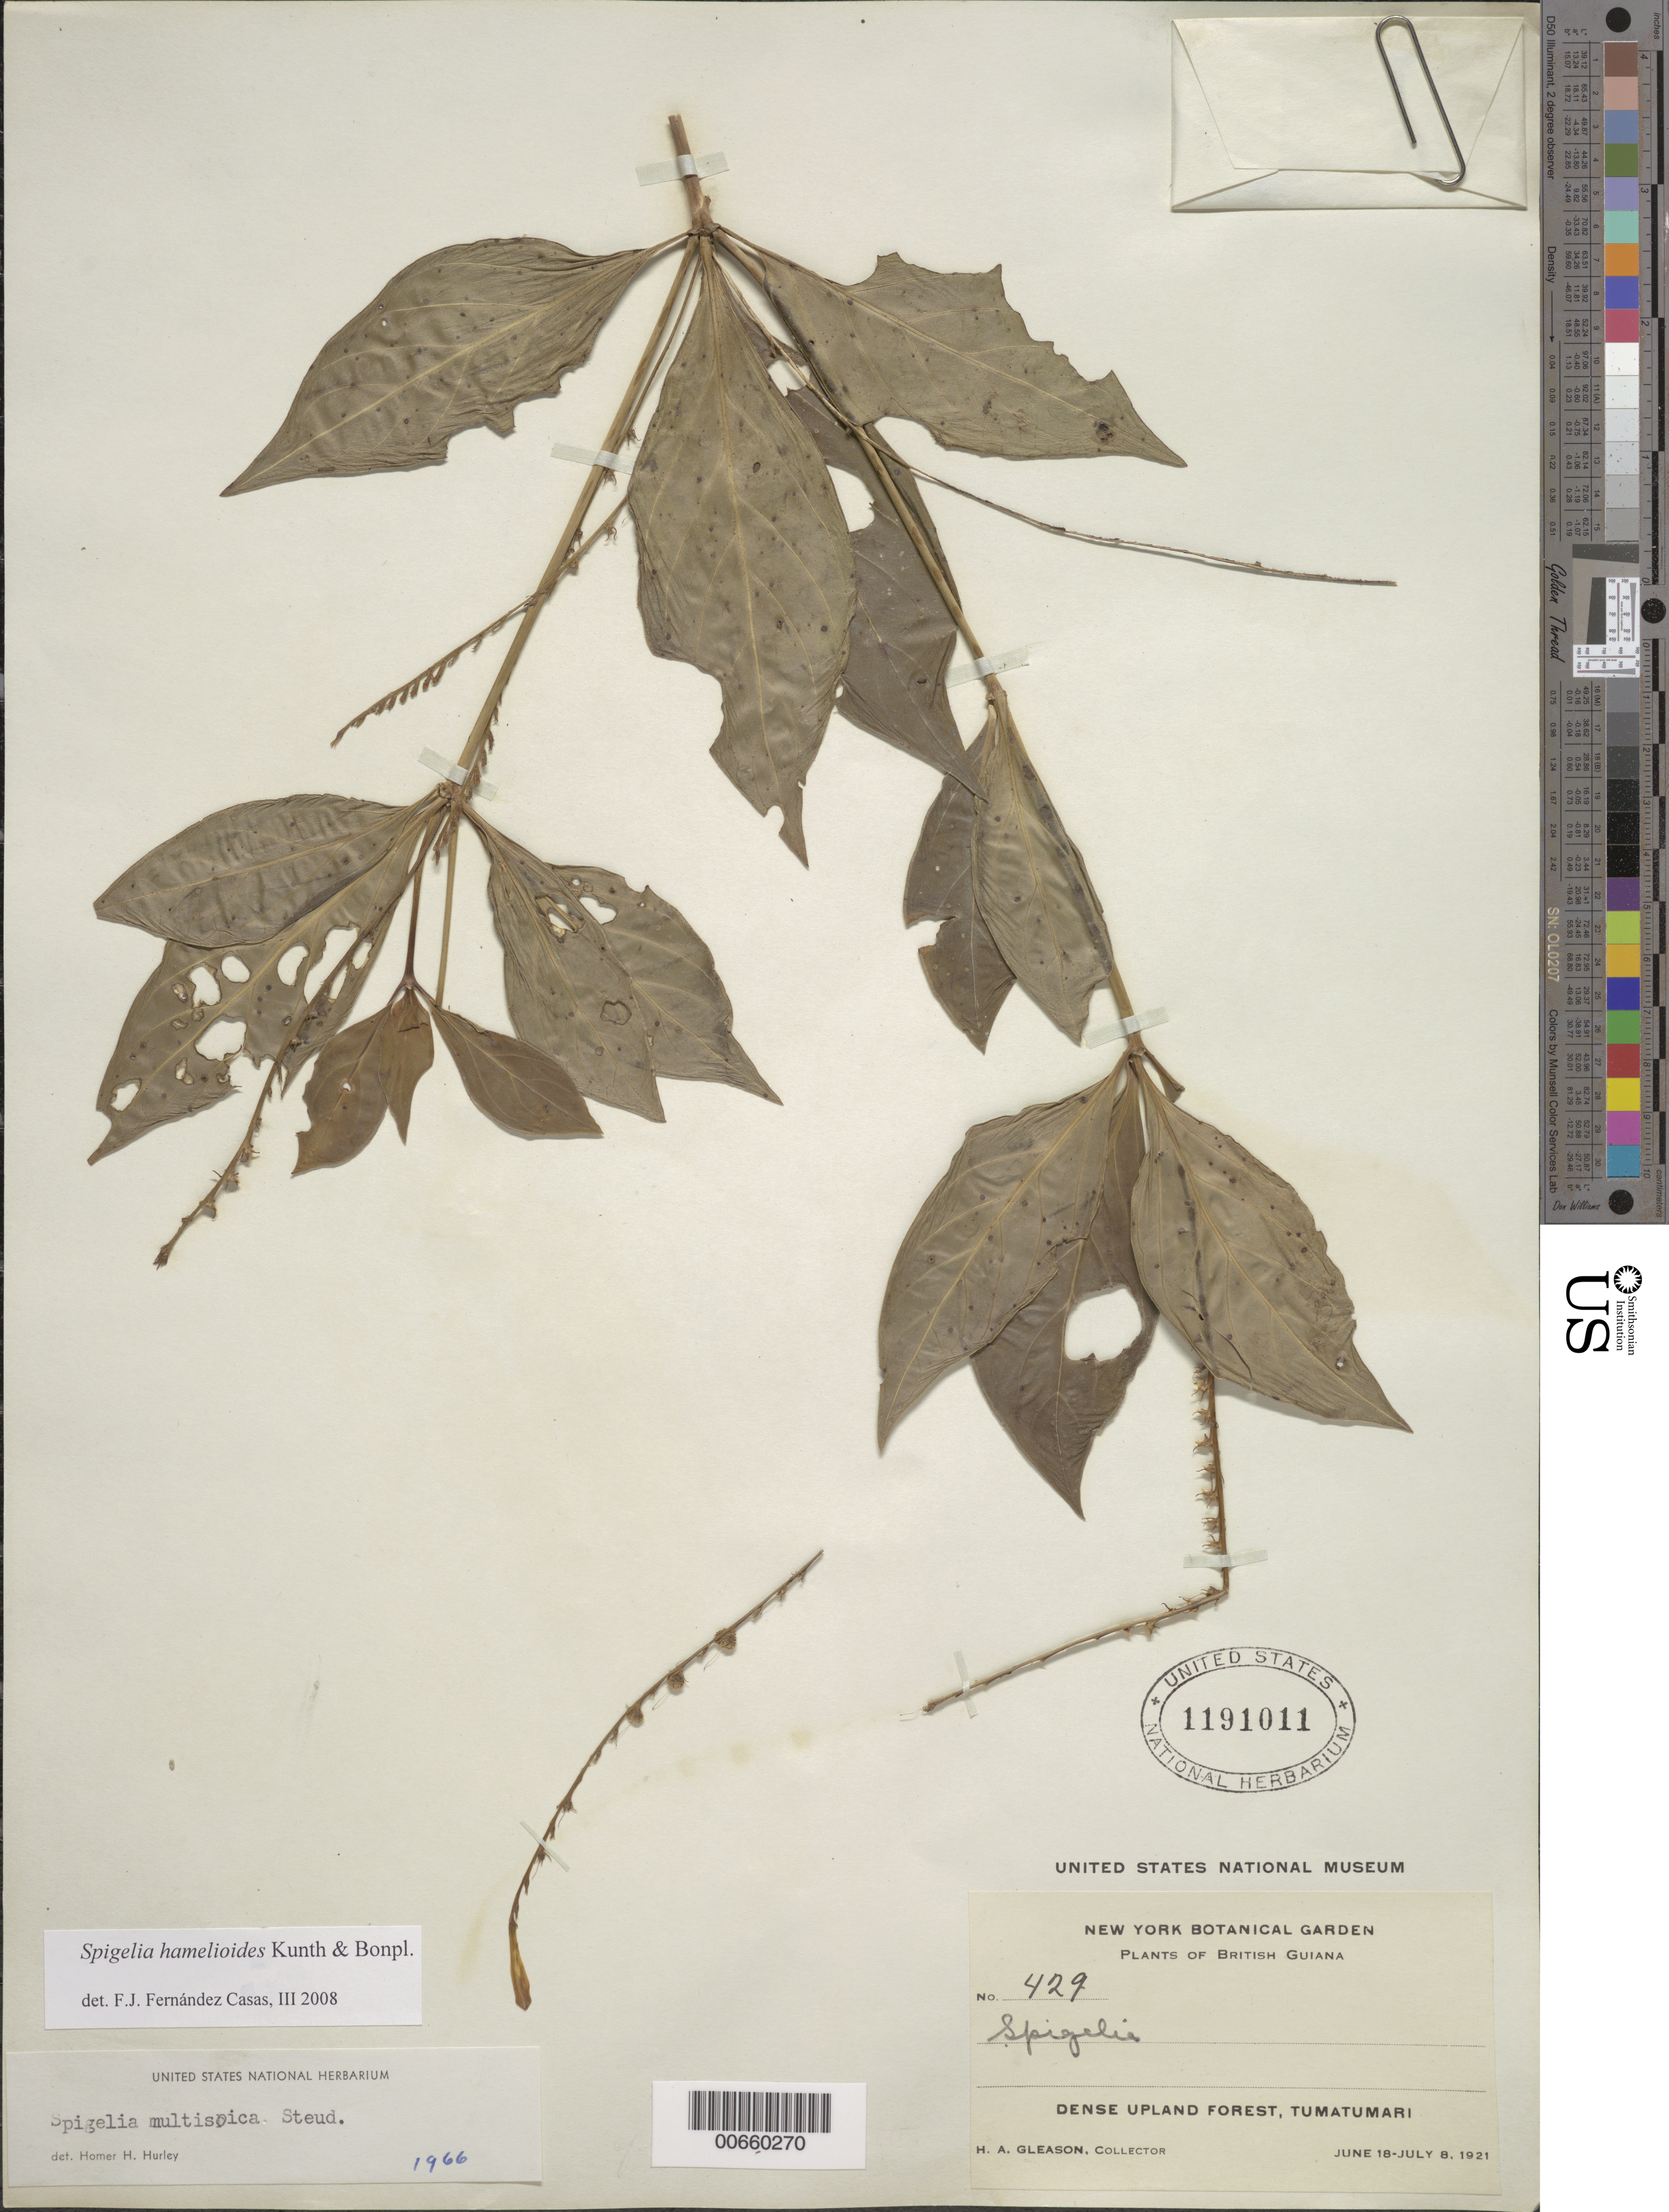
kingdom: Plantae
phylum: Tracheophyta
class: Magnoliopsida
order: Gentianales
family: Loganiaceae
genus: Spigelia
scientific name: Spigelia hamelioides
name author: Kunth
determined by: Fernández Casas, F. J.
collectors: H. A. Gleason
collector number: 429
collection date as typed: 18-Jun-21 to 8-Jul-21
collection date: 1921-06-18/1921-07-08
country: Guyana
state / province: Potaro-Siparuni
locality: Tumatumari Village, Potaro R.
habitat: Dense upland forest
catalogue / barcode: US 1191011